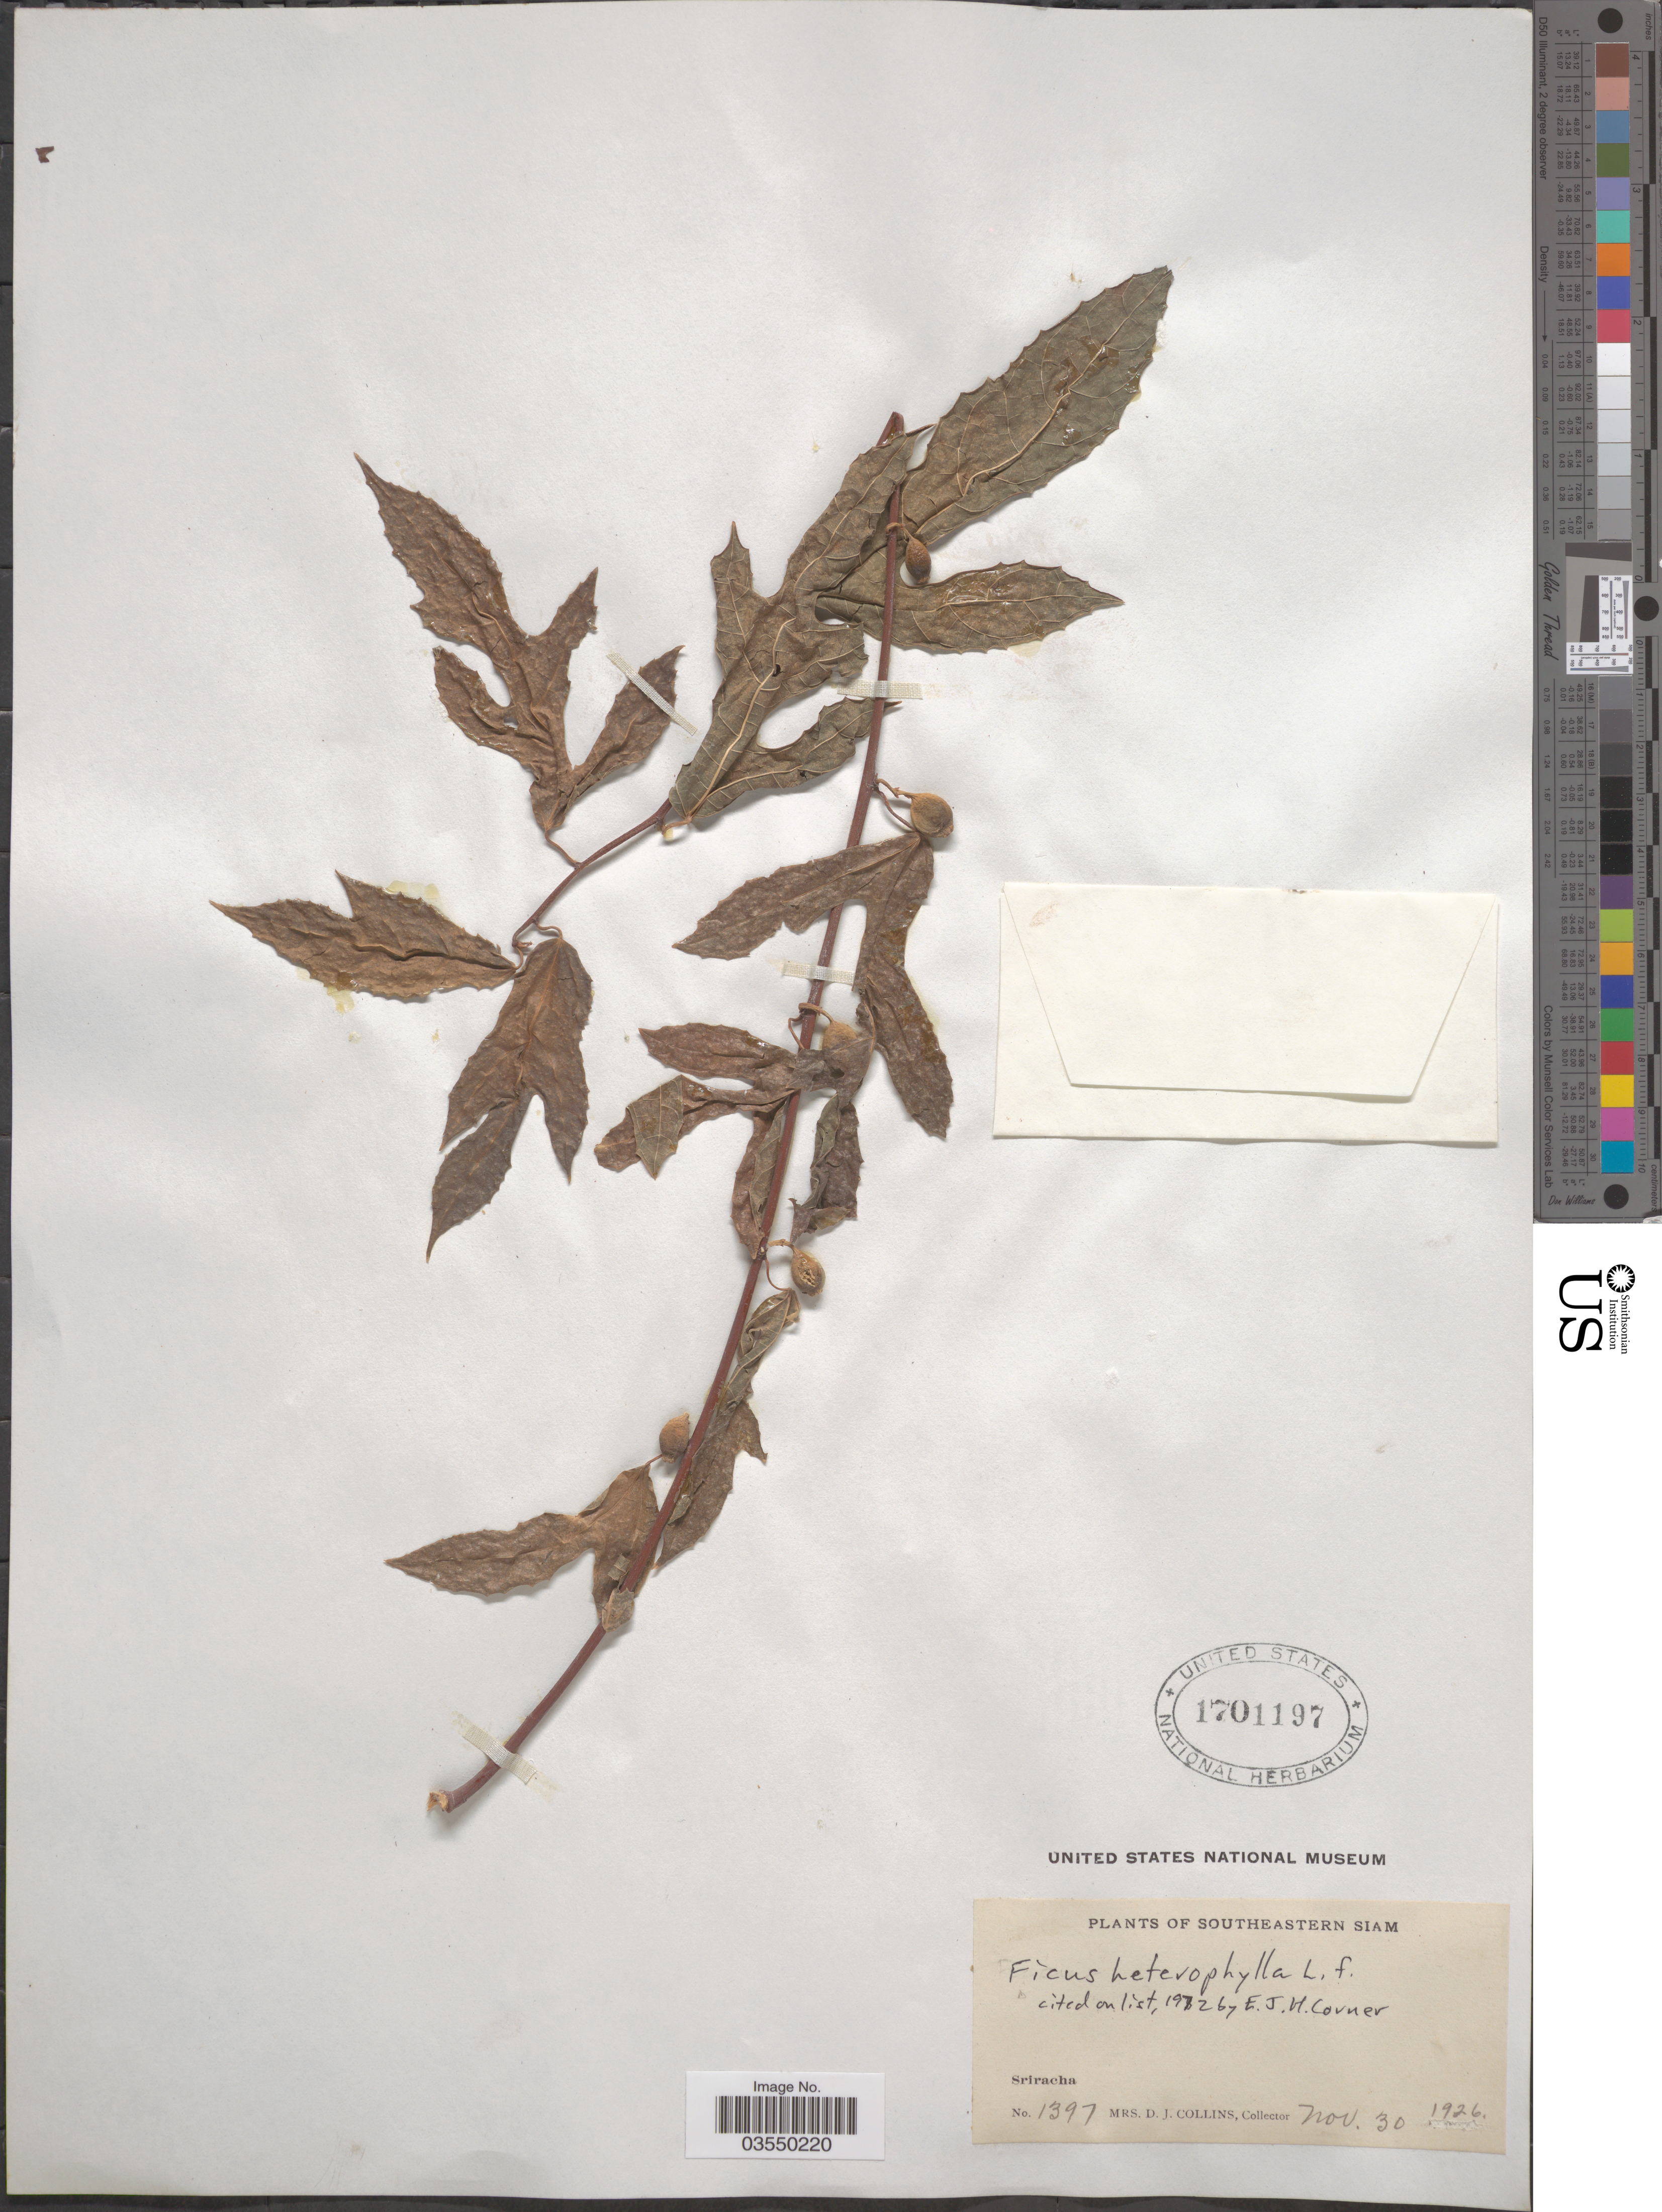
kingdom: Plantae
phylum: Tracheophyta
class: Magnoliopsida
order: Rosales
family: Moraceae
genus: Ficus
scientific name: Ficus heterophylla var. heterophylla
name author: L. f.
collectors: Mrs. D. J. Collins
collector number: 1397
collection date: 1926-11-30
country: Thailand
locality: Southeastern Siam. Sriracha.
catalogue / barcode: US 1701197